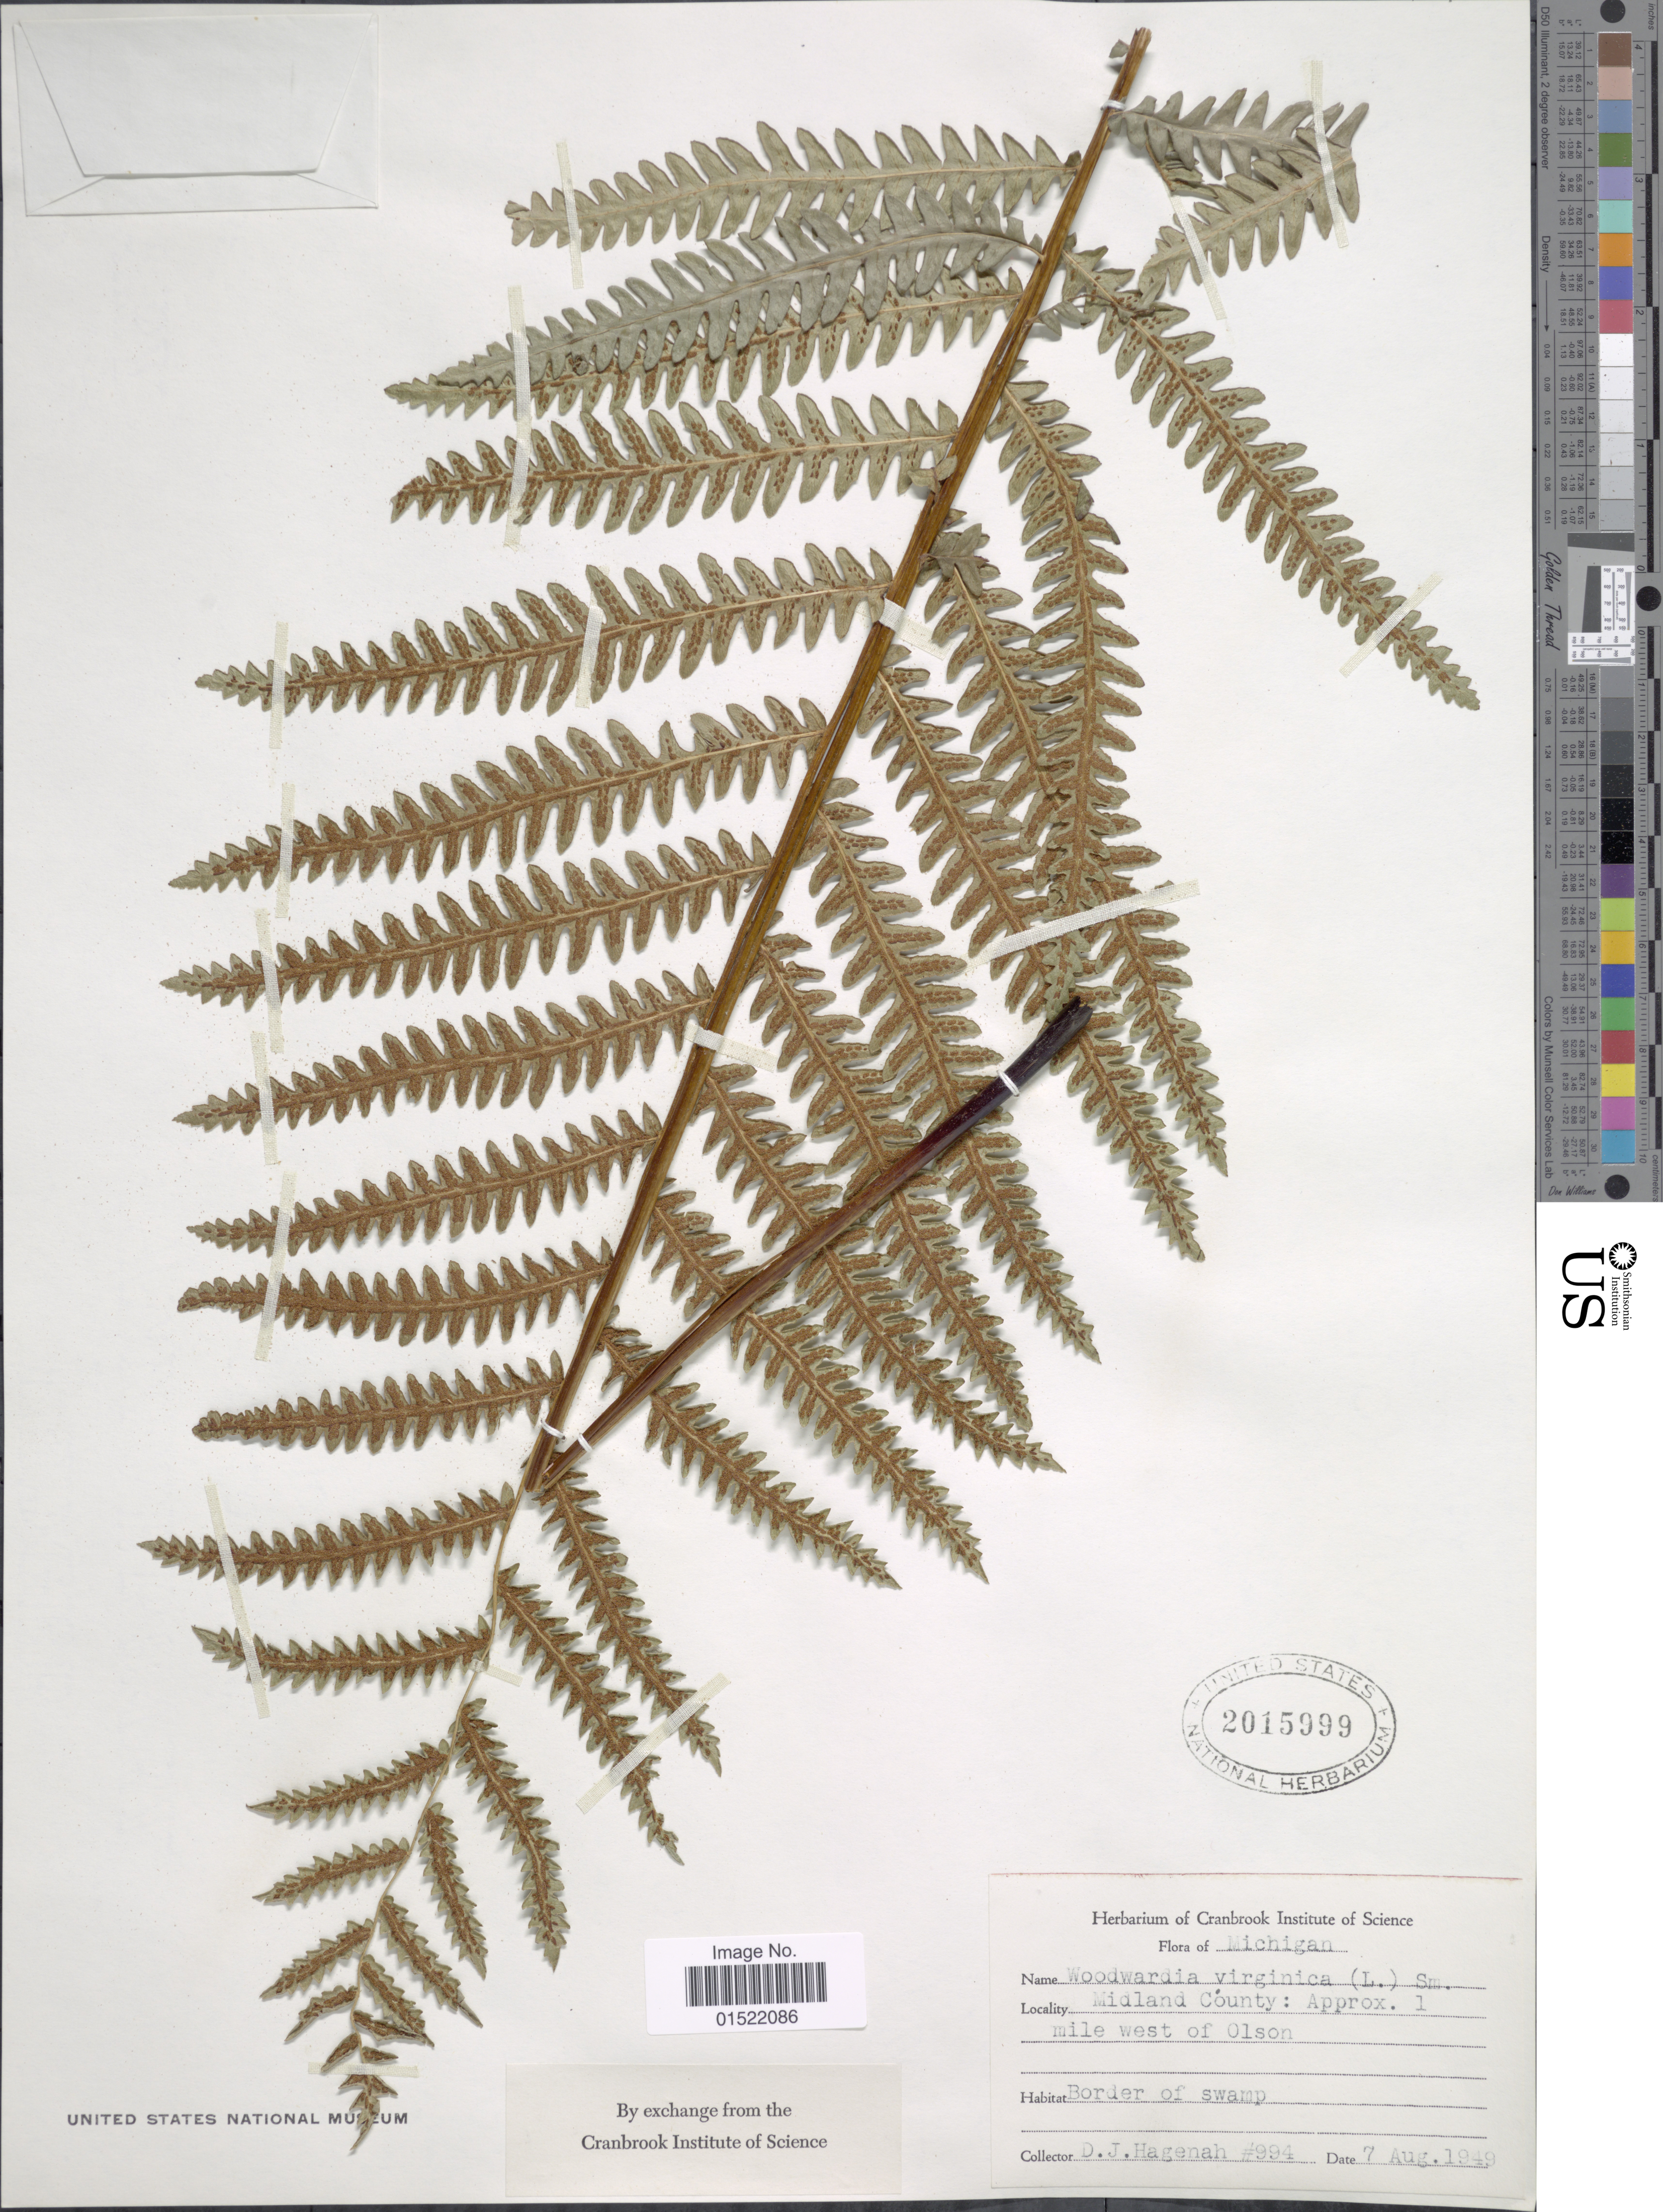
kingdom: Plantae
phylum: Tracheophyta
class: Polypodiopsida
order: Polypodiales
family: Blechnaceae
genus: Woodwardia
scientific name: Woodwardia virginica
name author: (L.) R.M. Sm.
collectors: D. Hagenah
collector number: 994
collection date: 1949-08-07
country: United States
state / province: Michigan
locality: Midland County: approx. 1 mile west of Olson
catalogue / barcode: US 2015999